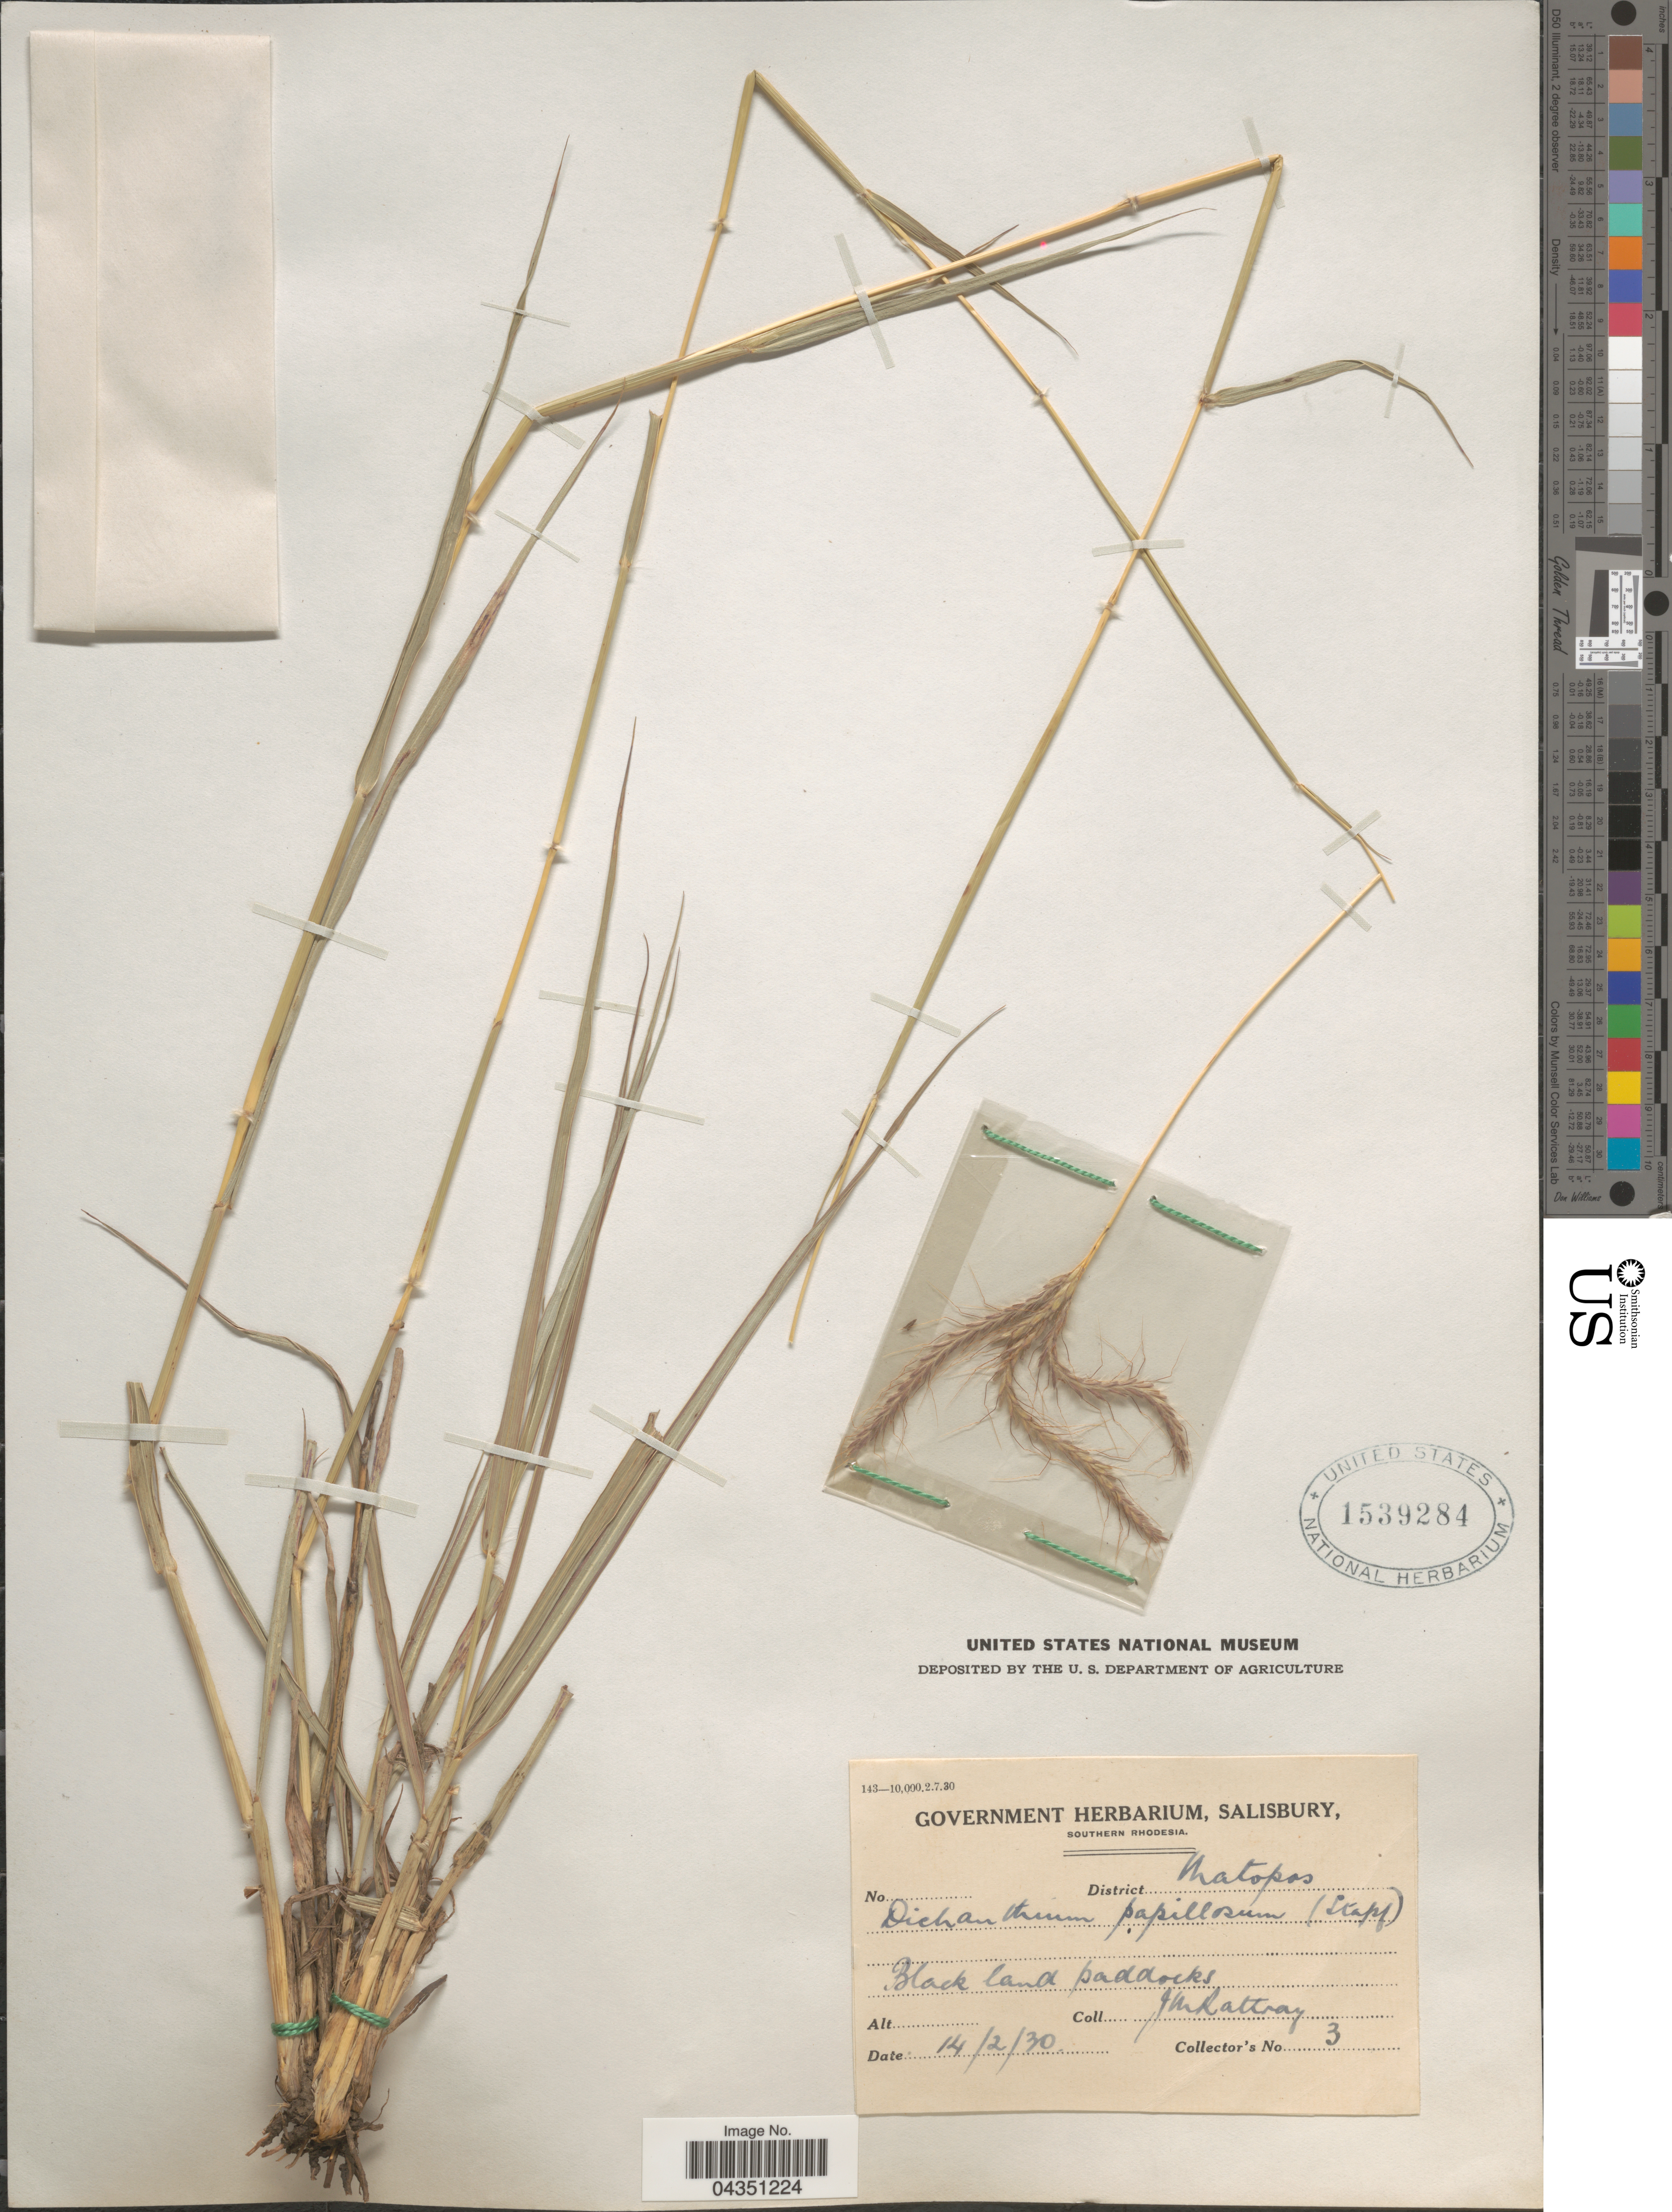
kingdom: Plantae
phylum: Tracheophyta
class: Liliopsida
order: Poales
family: Poaceae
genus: Dichanthium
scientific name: Dichanthium annulatum var. papillosum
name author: (Hochst. ex A. Rich.) de Wet & Harlan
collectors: J. Rattray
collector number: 3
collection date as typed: Transcribed d/m/y: 14/2/30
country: Zimbabwe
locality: District Matopos. Black land paddocks.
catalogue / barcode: US 1539284